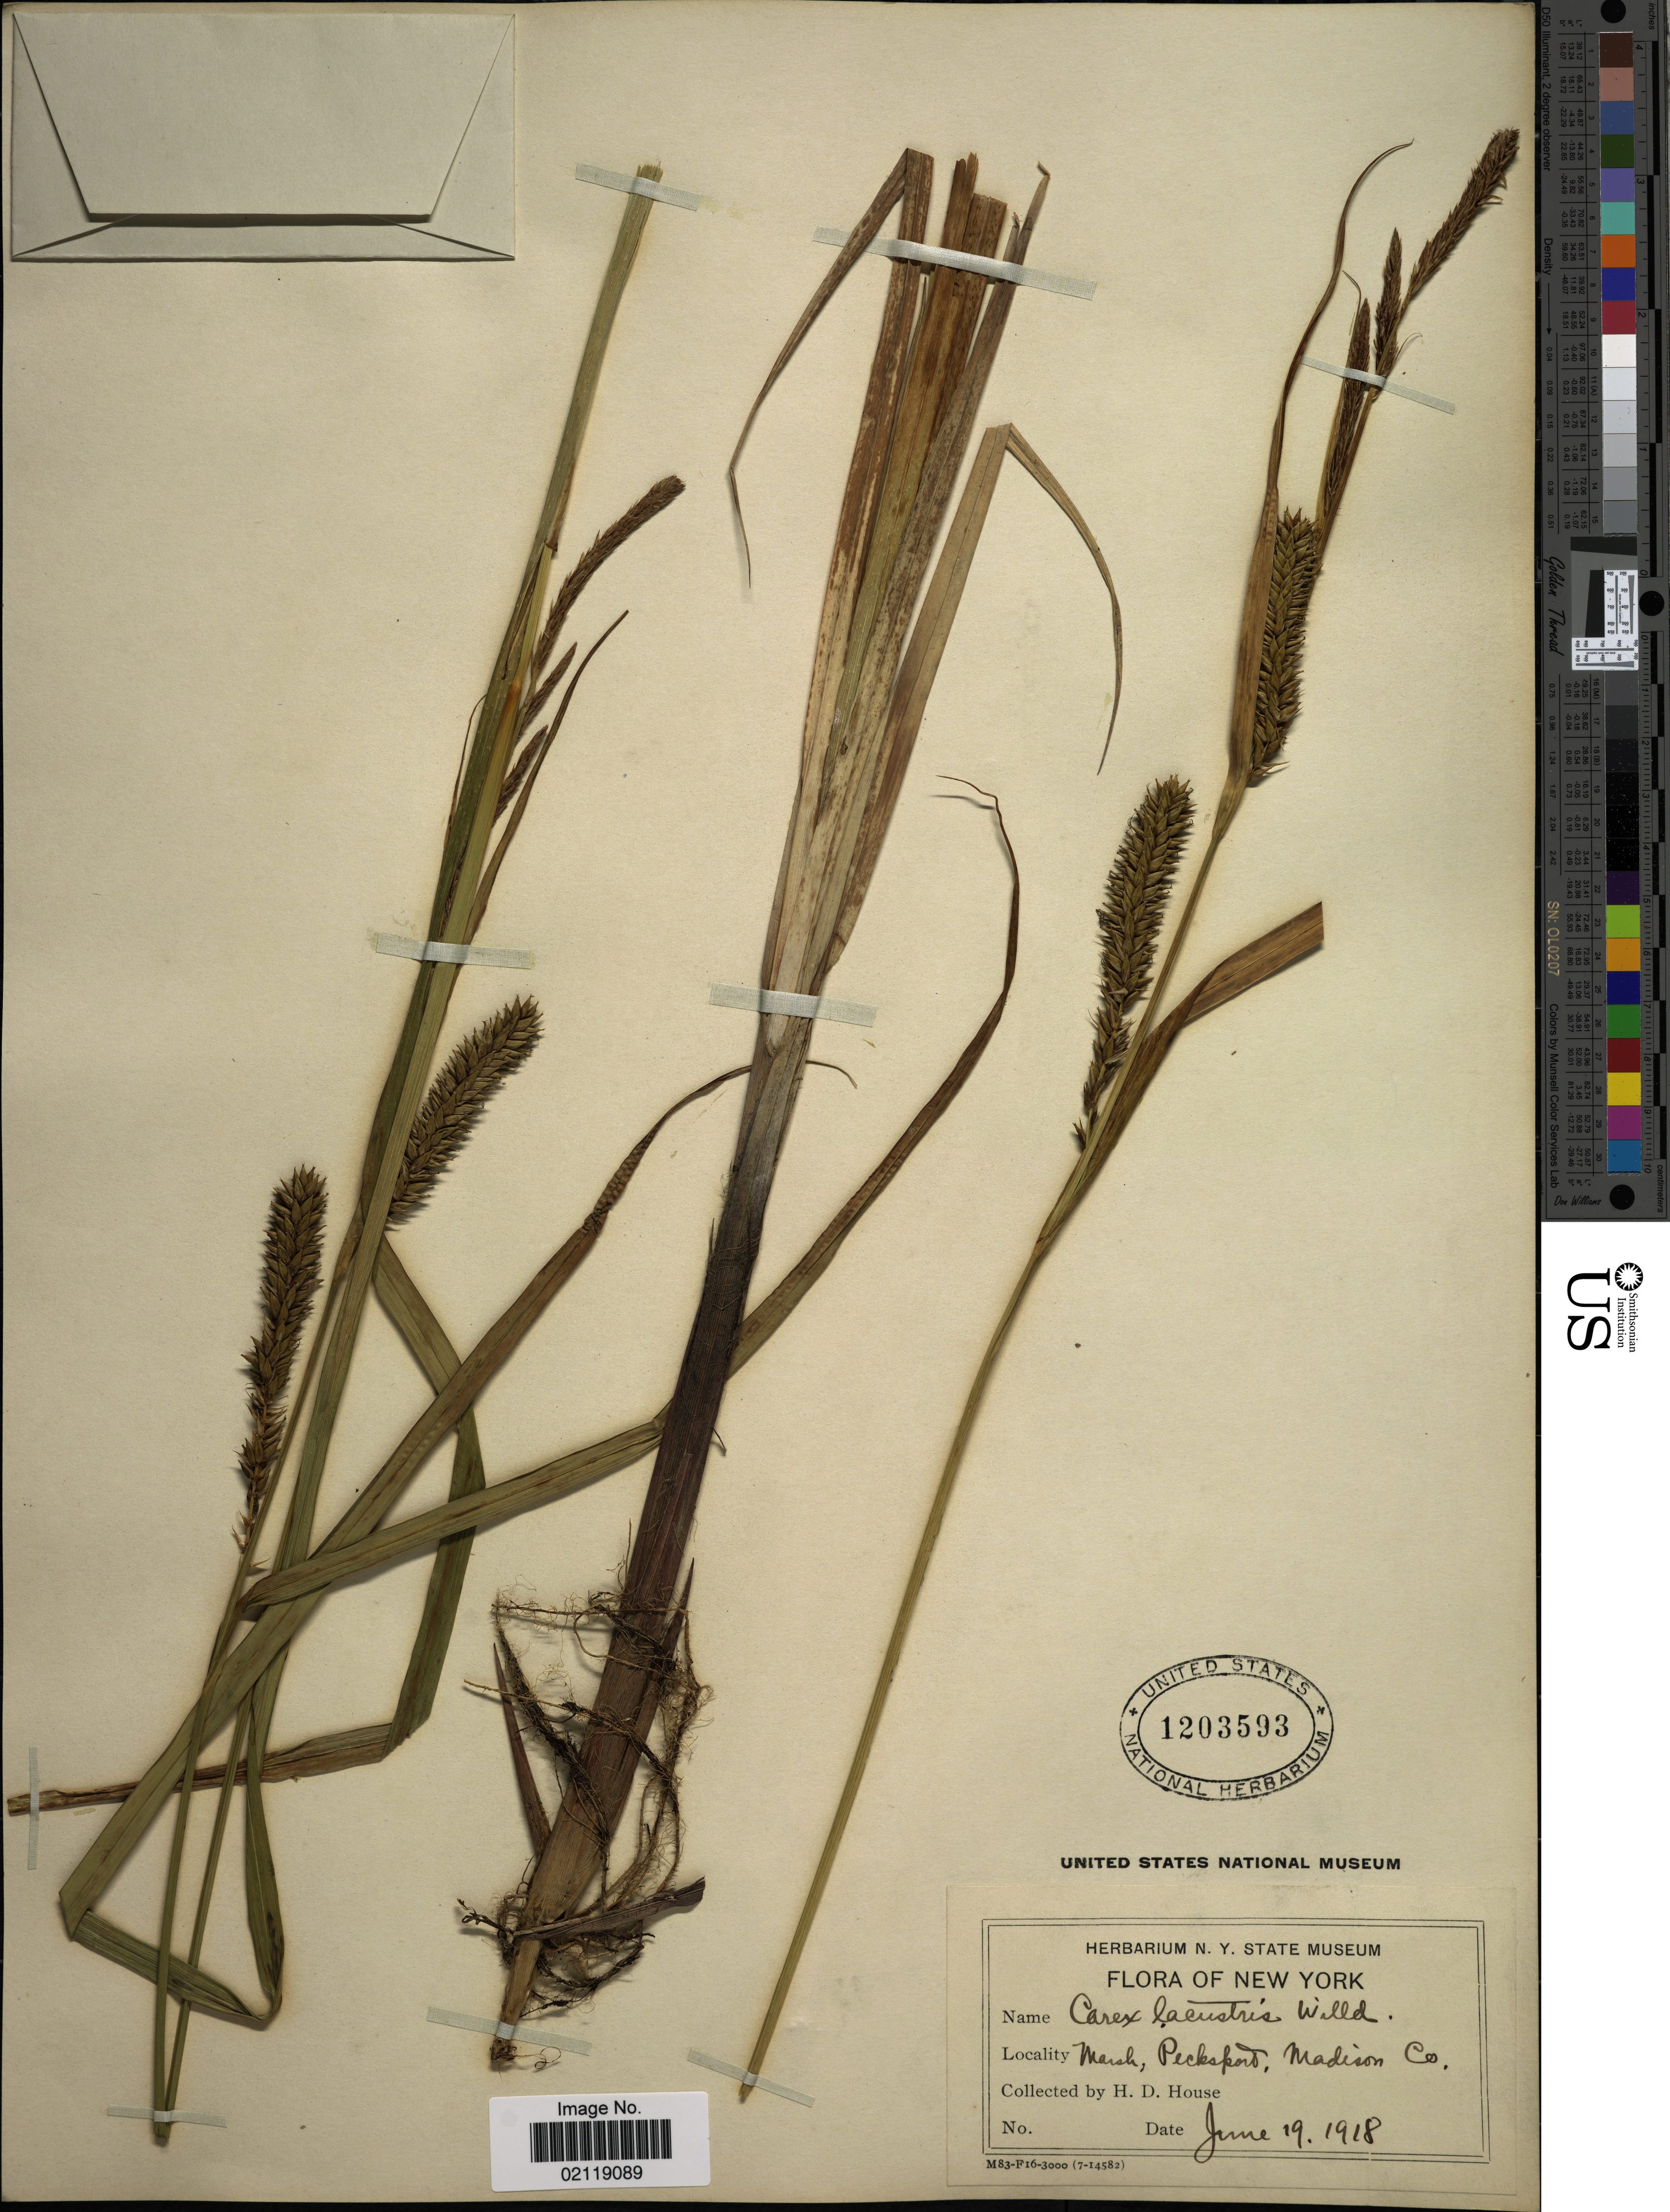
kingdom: Plantae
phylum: Tracheophyta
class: Liliopsida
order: Poales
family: Cyperaceae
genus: Carex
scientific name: Carex lacustris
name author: Willd.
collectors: H. D. House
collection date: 1918-06-19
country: United States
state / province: New York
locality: Marsh, Pecksport , Madison Co.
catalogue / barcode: US 1203593